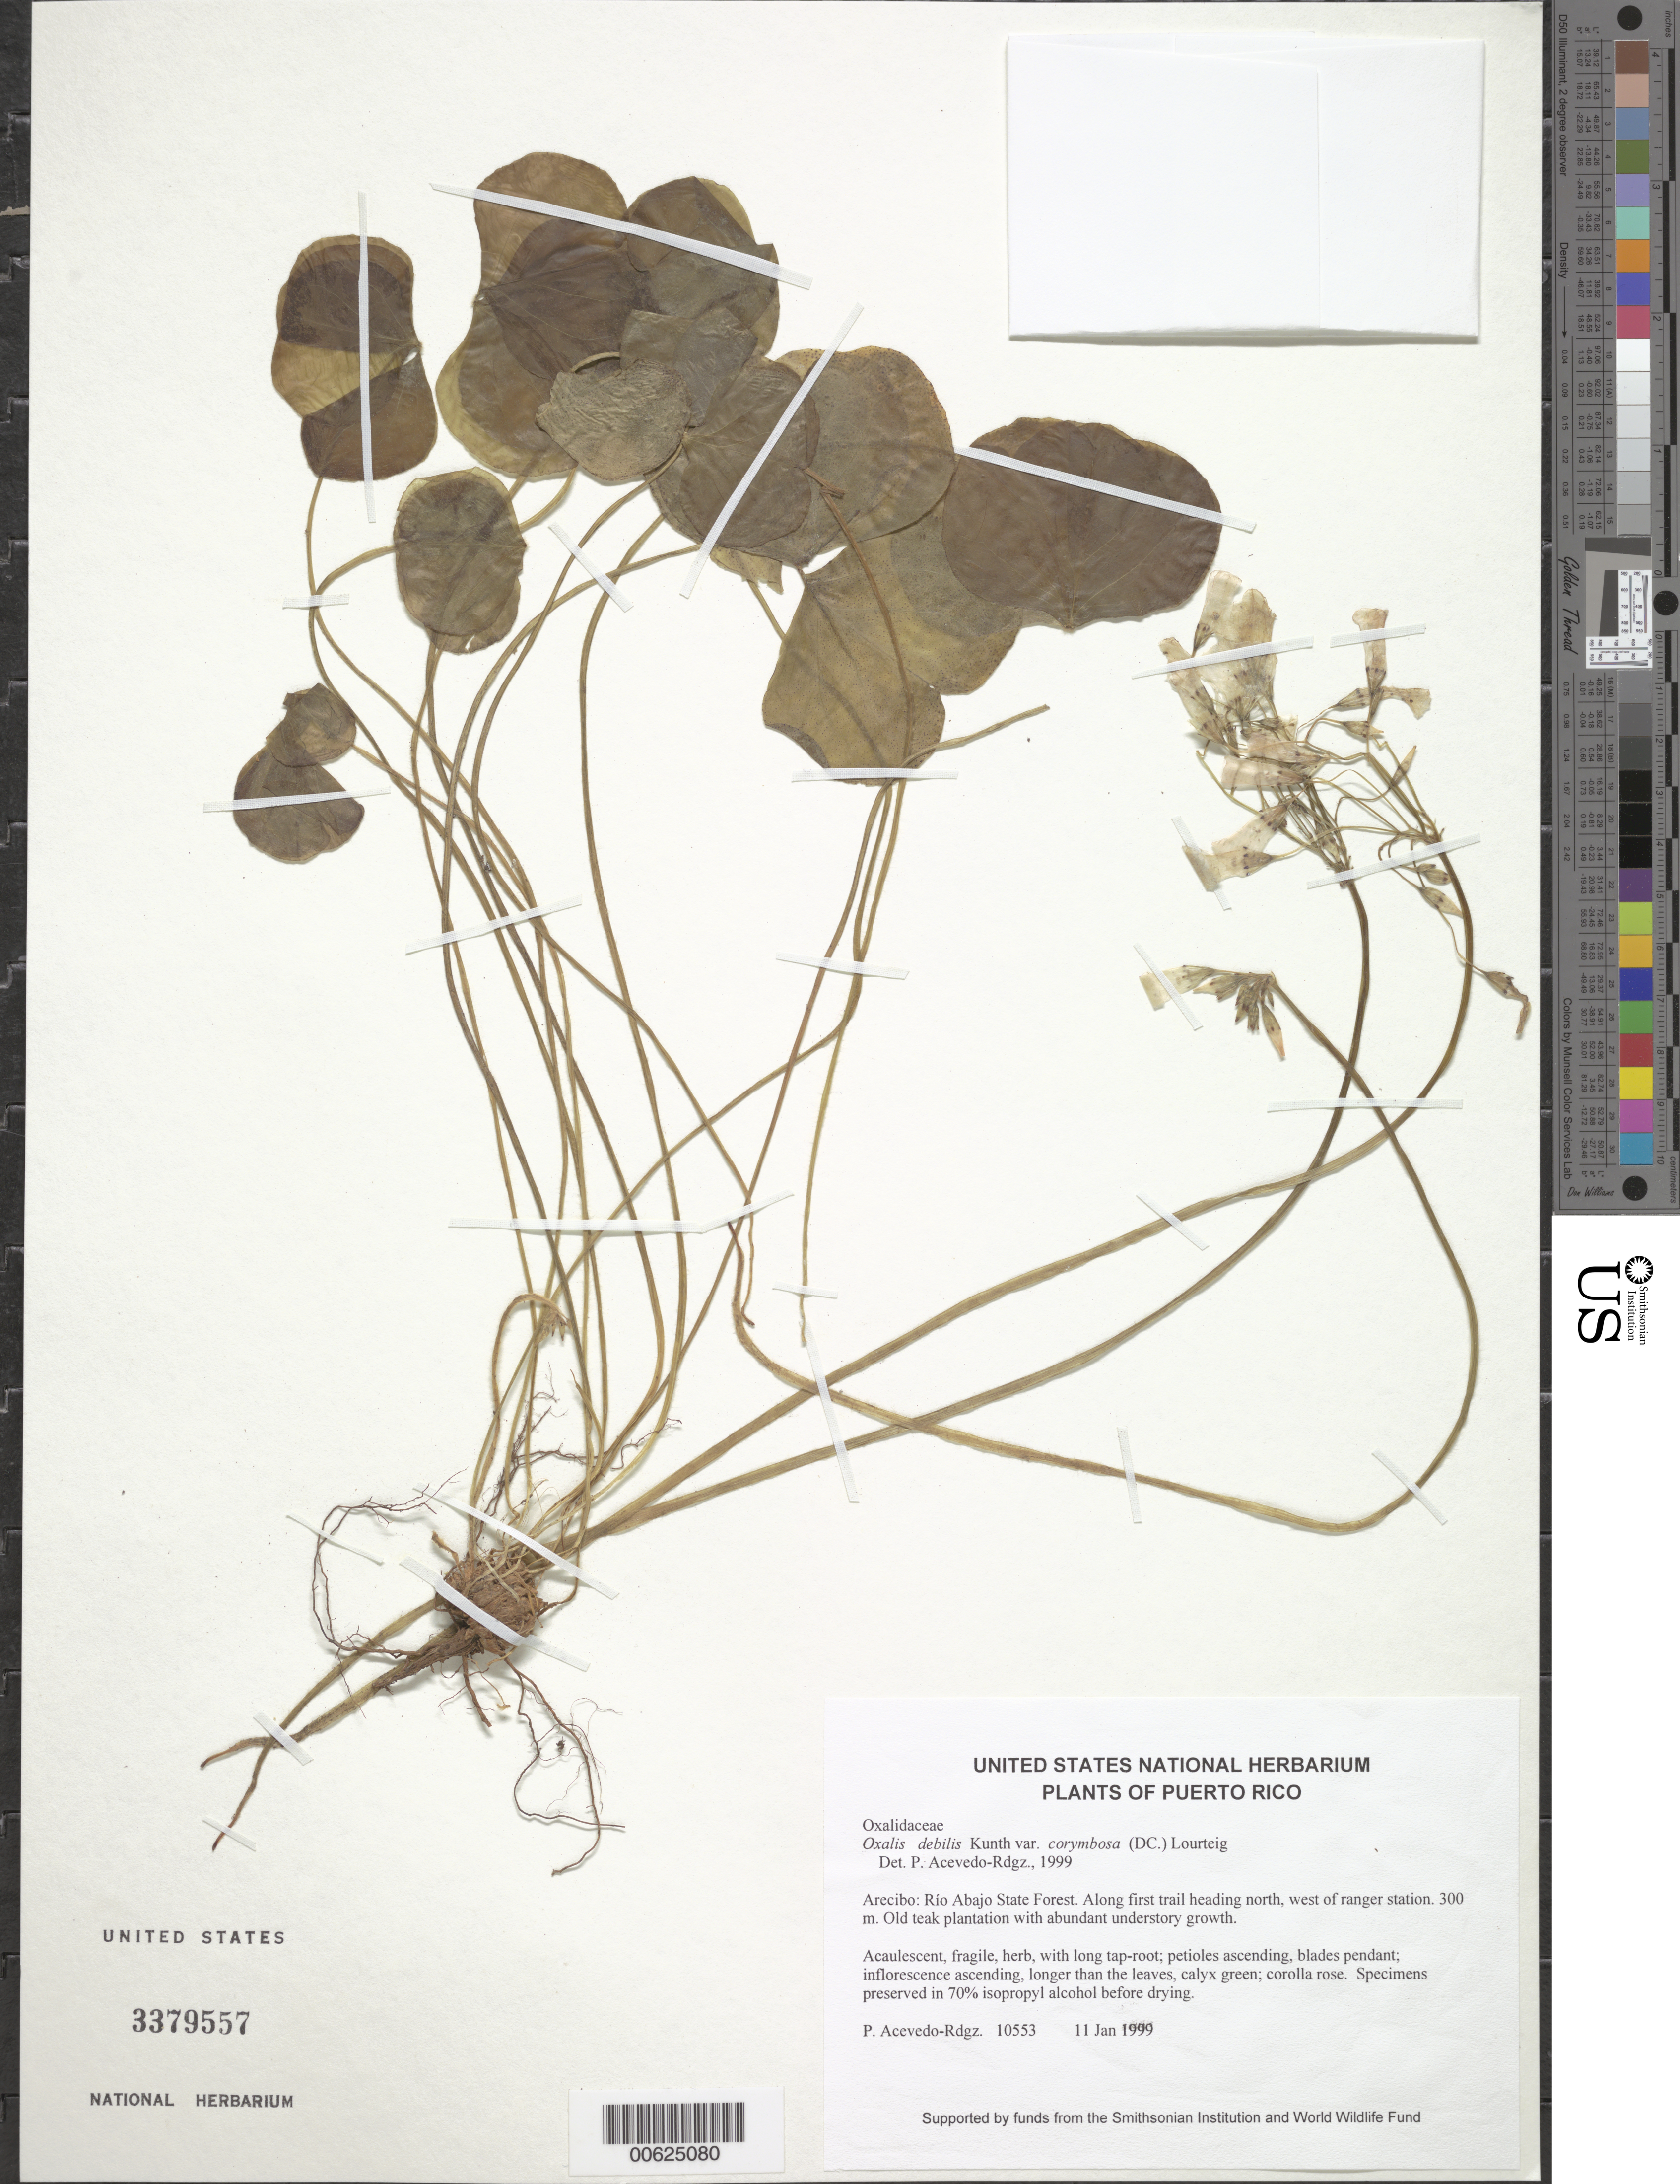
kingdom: Plantae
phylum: Tracheophyta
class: Magnoliopsida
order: Oxalidales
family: Oxalidaceae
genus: Oxalis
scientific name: Oxalis debilis var. corymbosa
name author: (DC.) Lourteig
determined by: Acevedo-Rodríguez, P., (BOT), Smithsonian Institution - National Museum of Natural History (UNITED STATES)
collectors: P. Acevedo-Rodr.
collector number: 10553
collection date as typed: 11 Jan 1999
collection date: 1999-01-11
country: Puerto Rico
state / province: Arecibo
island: Puerto Rico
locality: Arecibo; Río Abajo State Forest. Along first trail heading north, west of ranger station.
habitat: Old teak plantation with abundant understory growth.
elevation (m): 300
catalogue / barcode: US 3379557